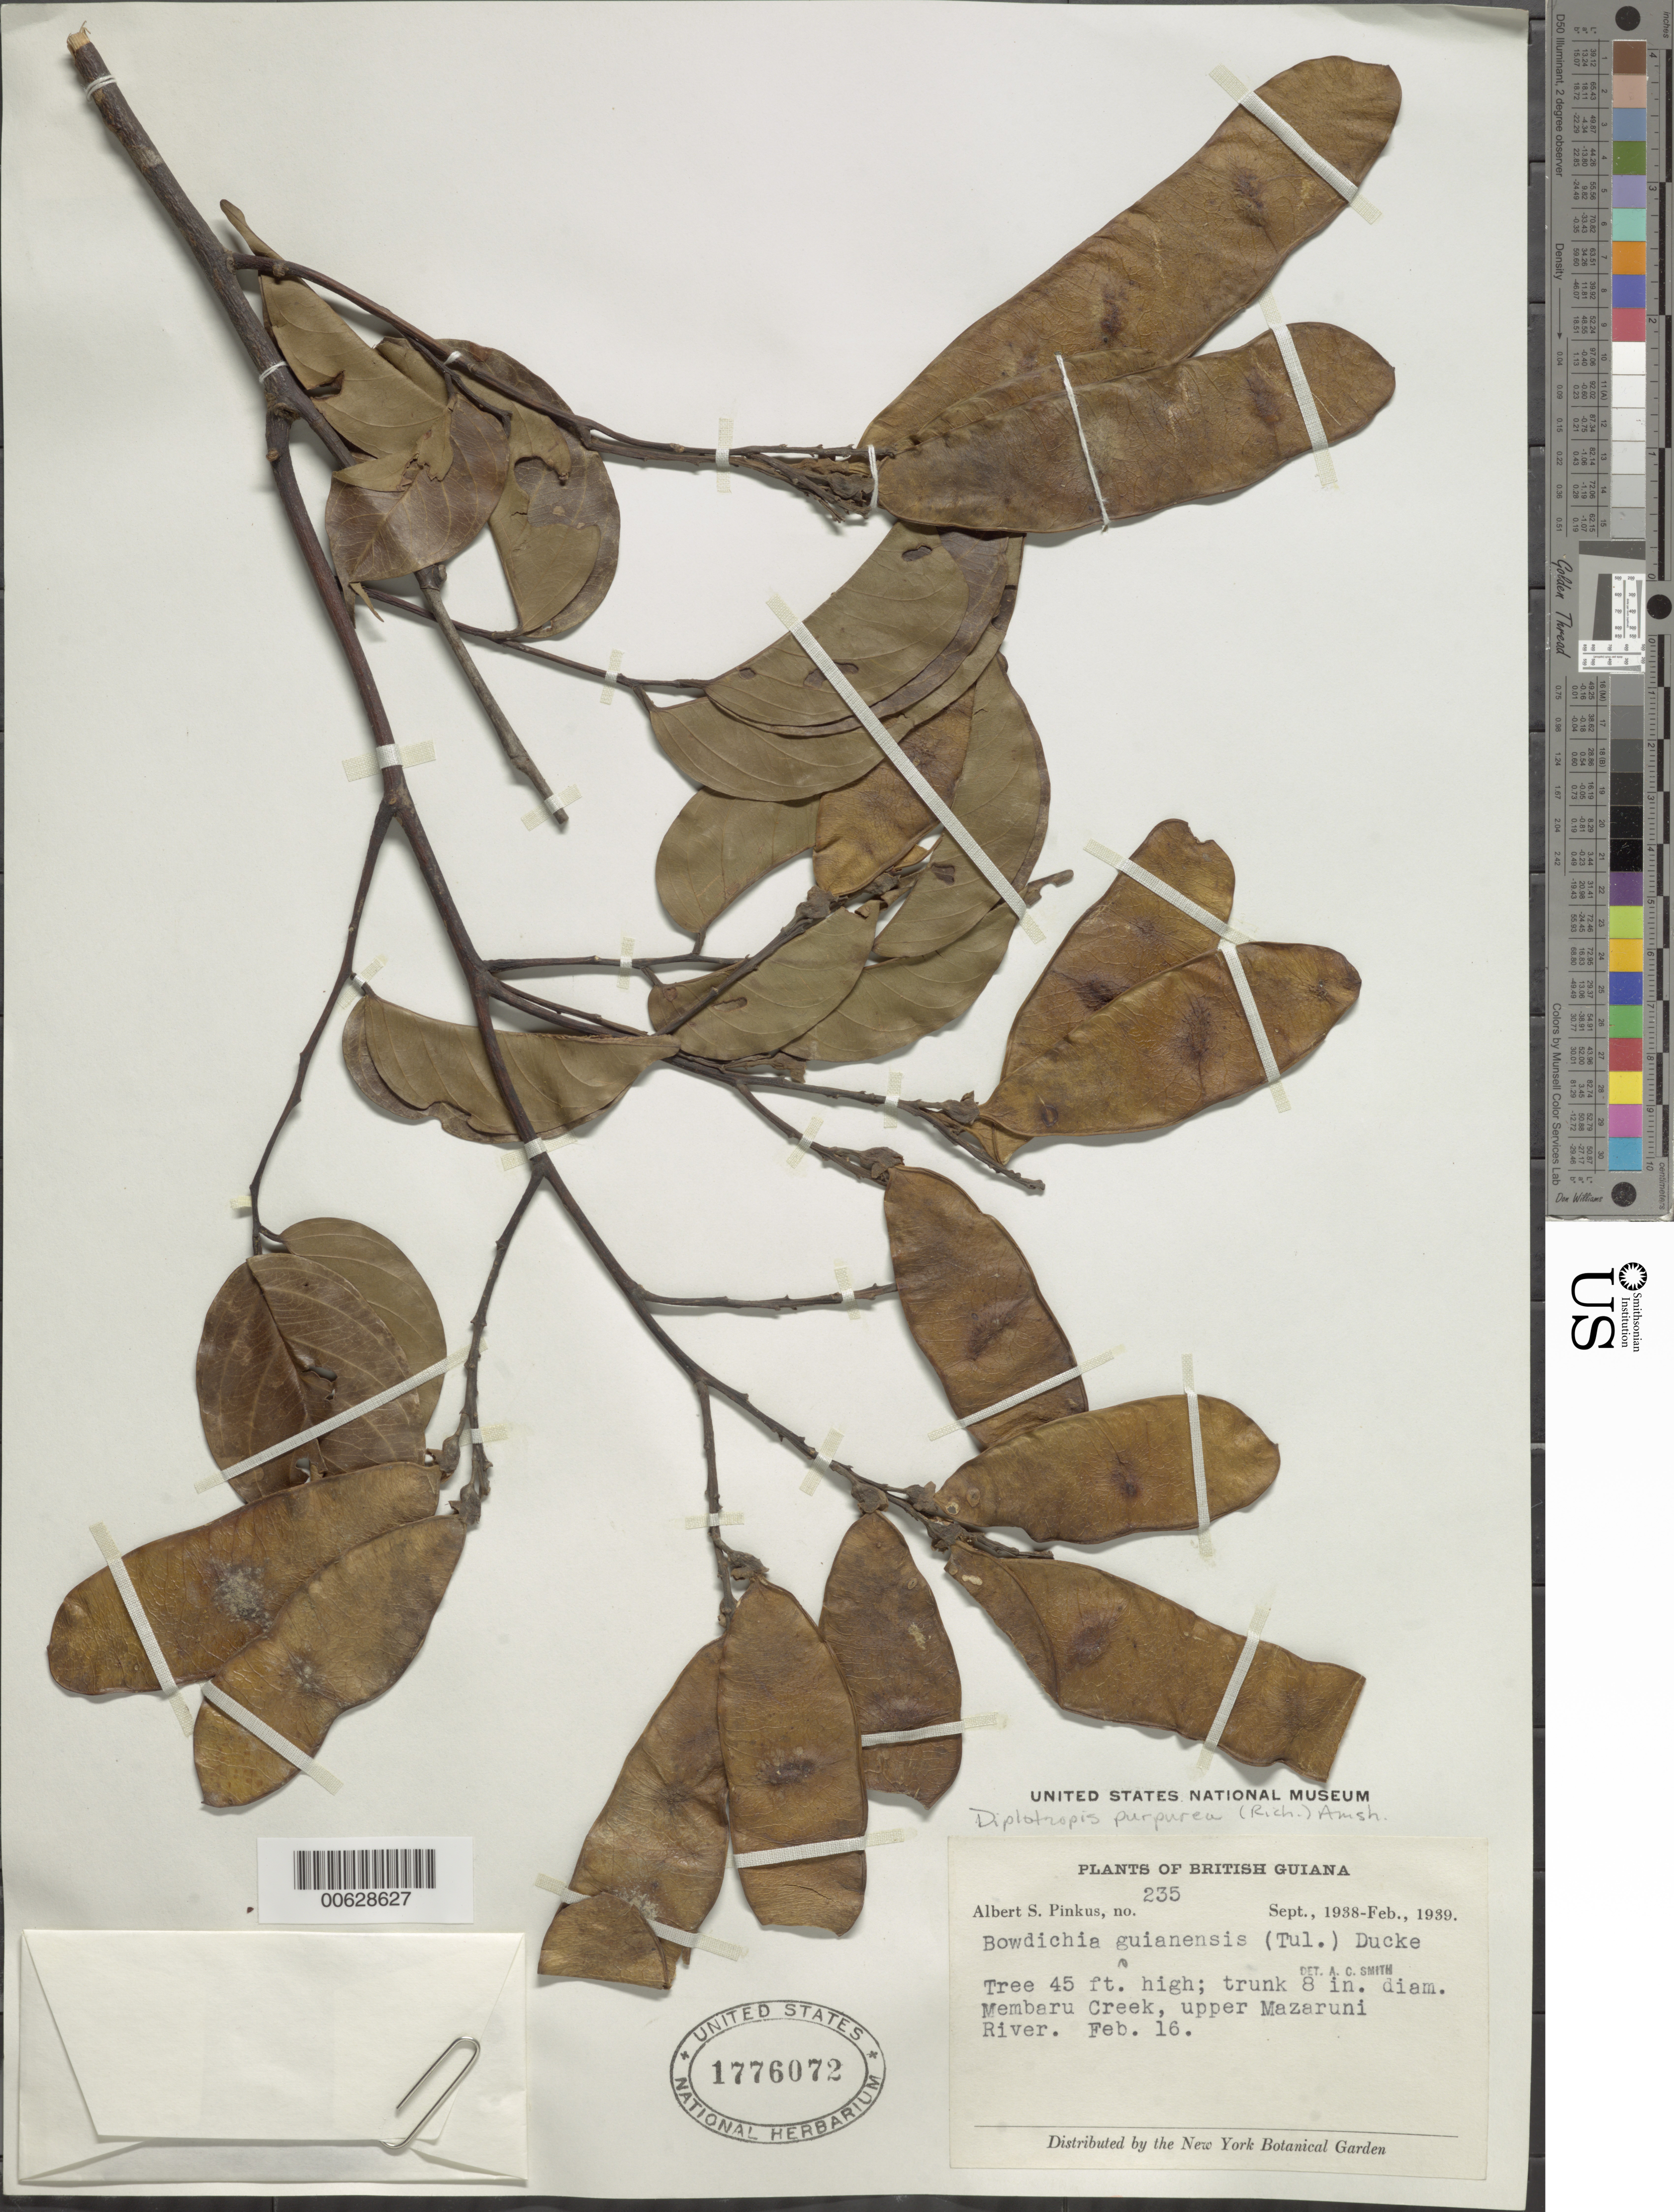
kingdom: Plantae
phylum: Tracheophyta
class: Magnoliopsida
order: Fabales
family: Fabaceae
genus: Diplotropis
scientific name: Diplotropis purpurea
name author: (Rich.) Amshoff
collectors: A. Pinkus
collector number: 235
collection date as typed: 16-Feb-39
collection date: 1939-02-16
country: Guyana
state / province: Cuyuni-Mazaruni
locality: Membaru Creek, upper Mazaruni R.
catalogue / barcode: US 1776072